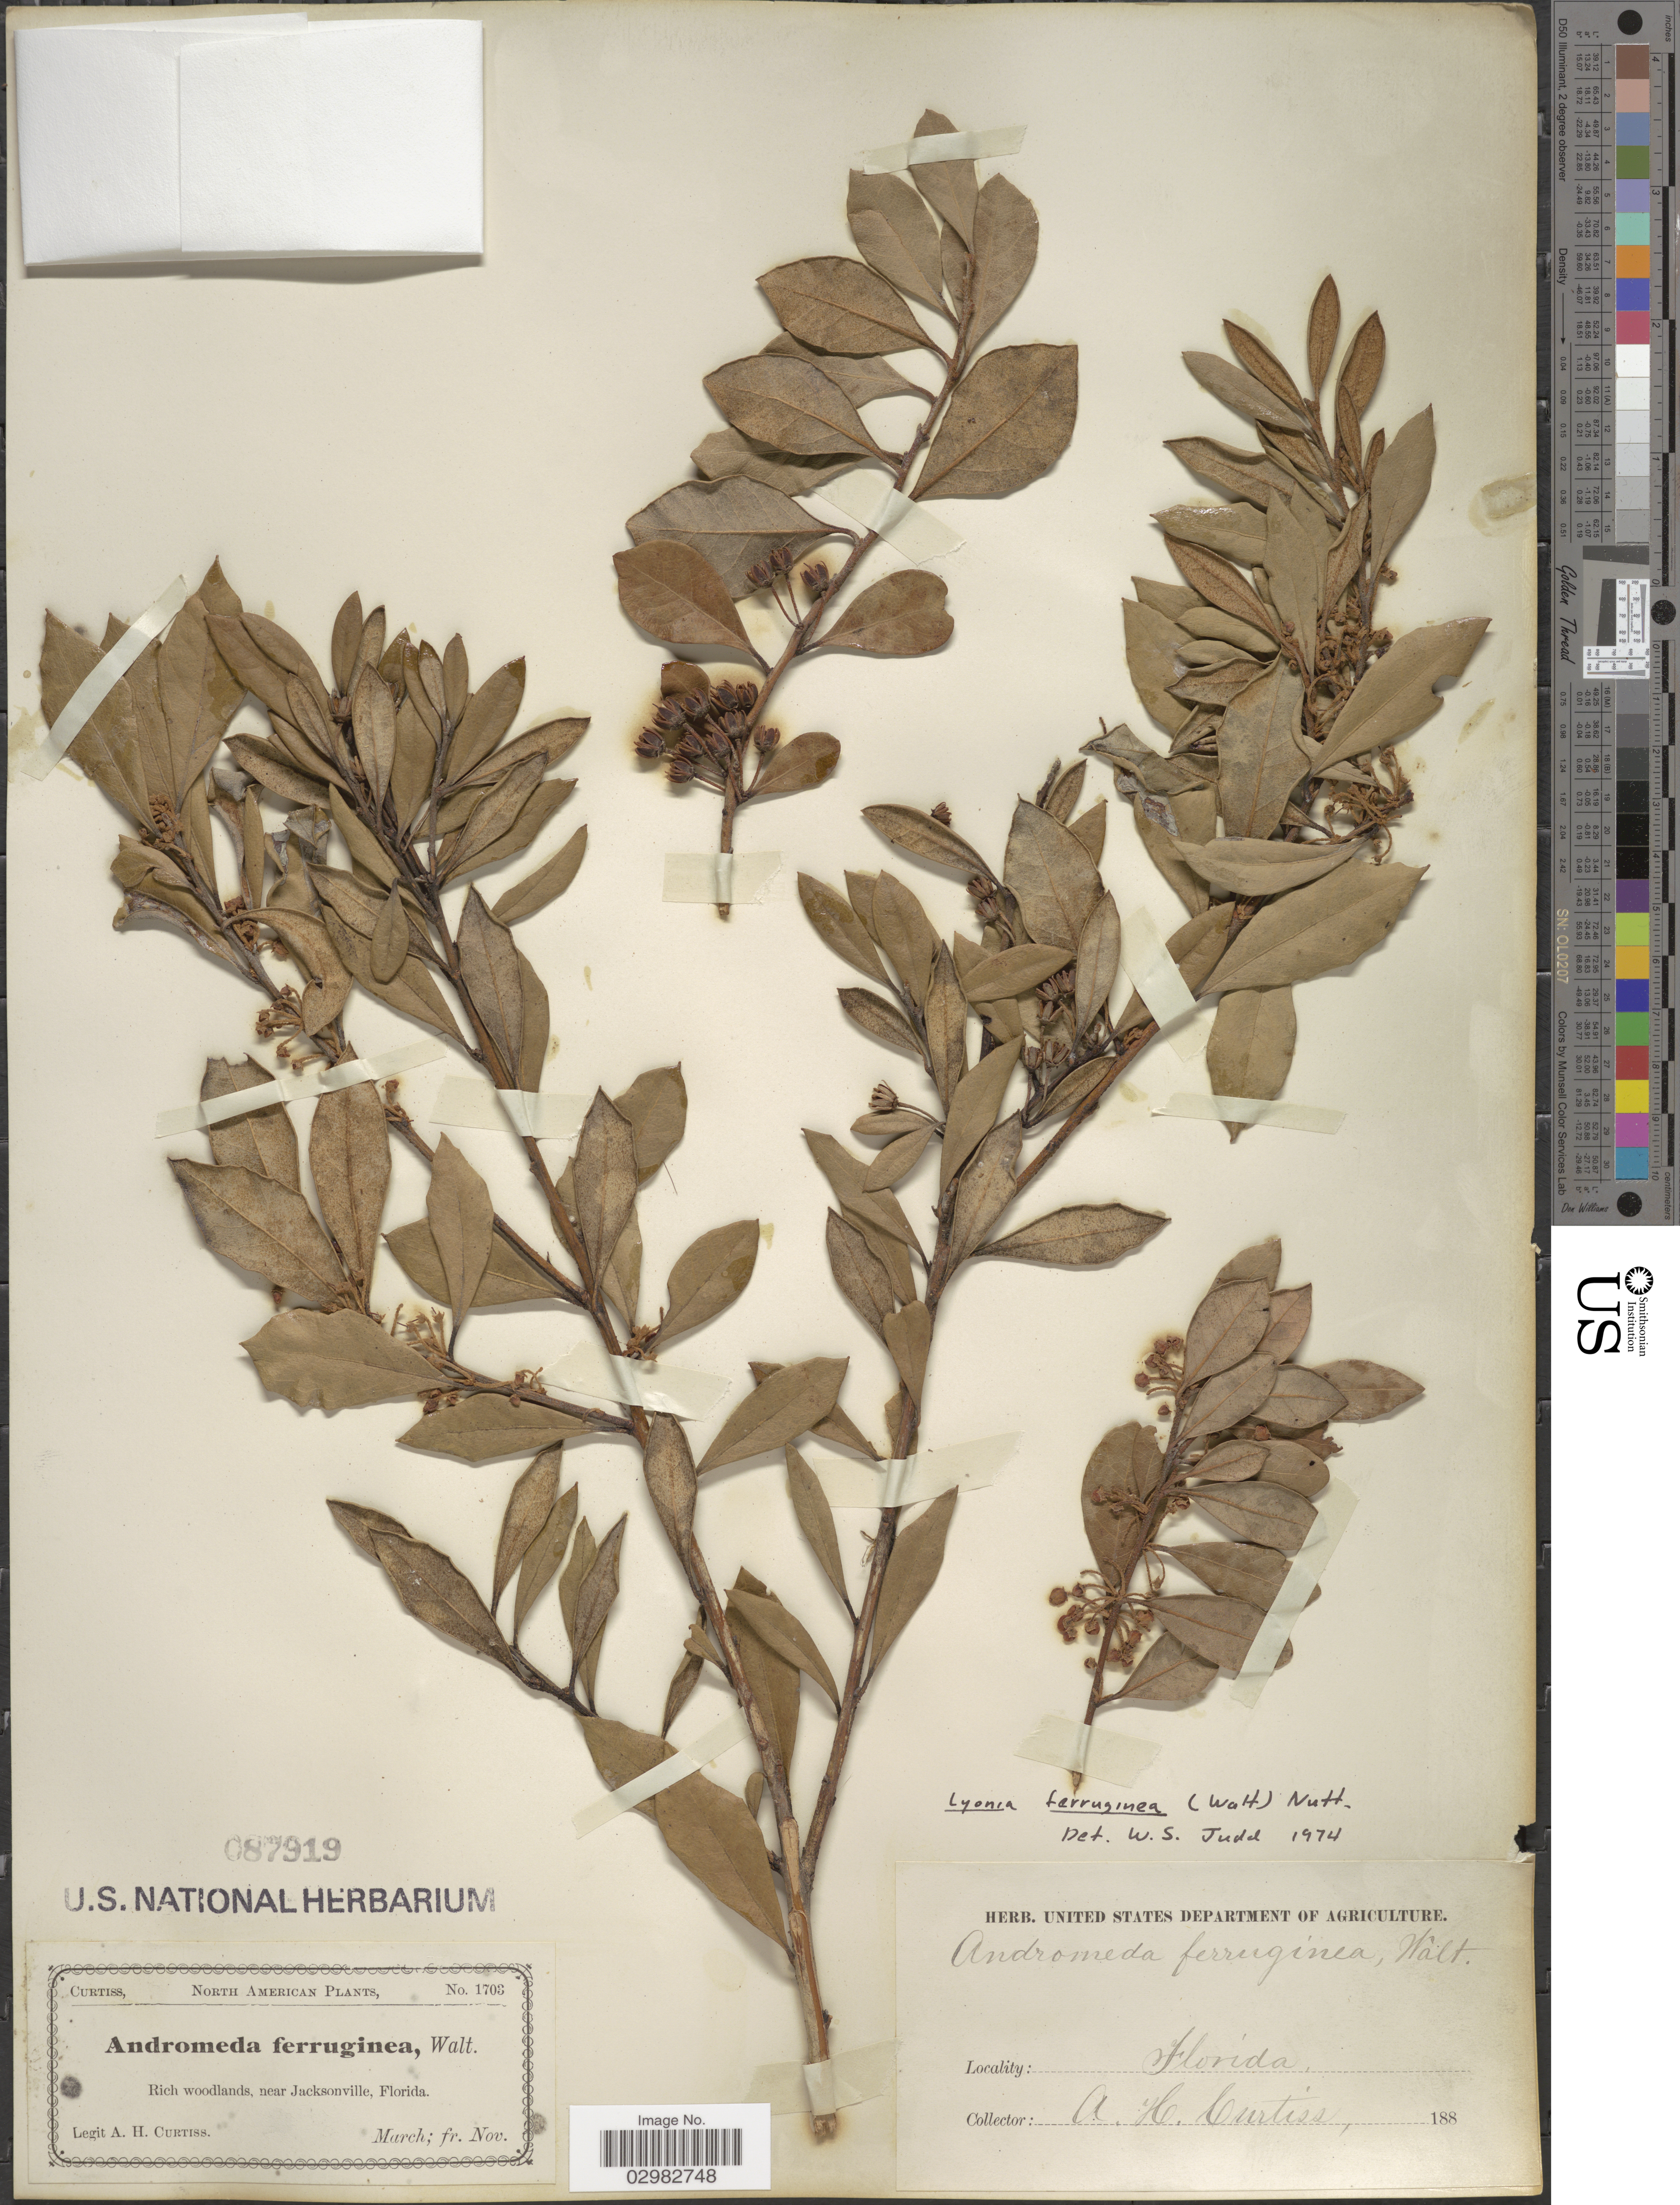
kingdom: Plantae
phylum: Tracheophyta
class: Magnoliopsida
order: Ericales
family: Ericaceae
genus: Lyonia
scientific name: Lyonia fruticosa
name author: (Michx.) G.S. Torr.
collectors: A. H. Curtiss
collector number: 1703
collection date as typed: March/Nov 188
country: United States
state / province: Florida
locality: Rich woodlands, near Jacksonville.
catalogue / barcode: US 87919